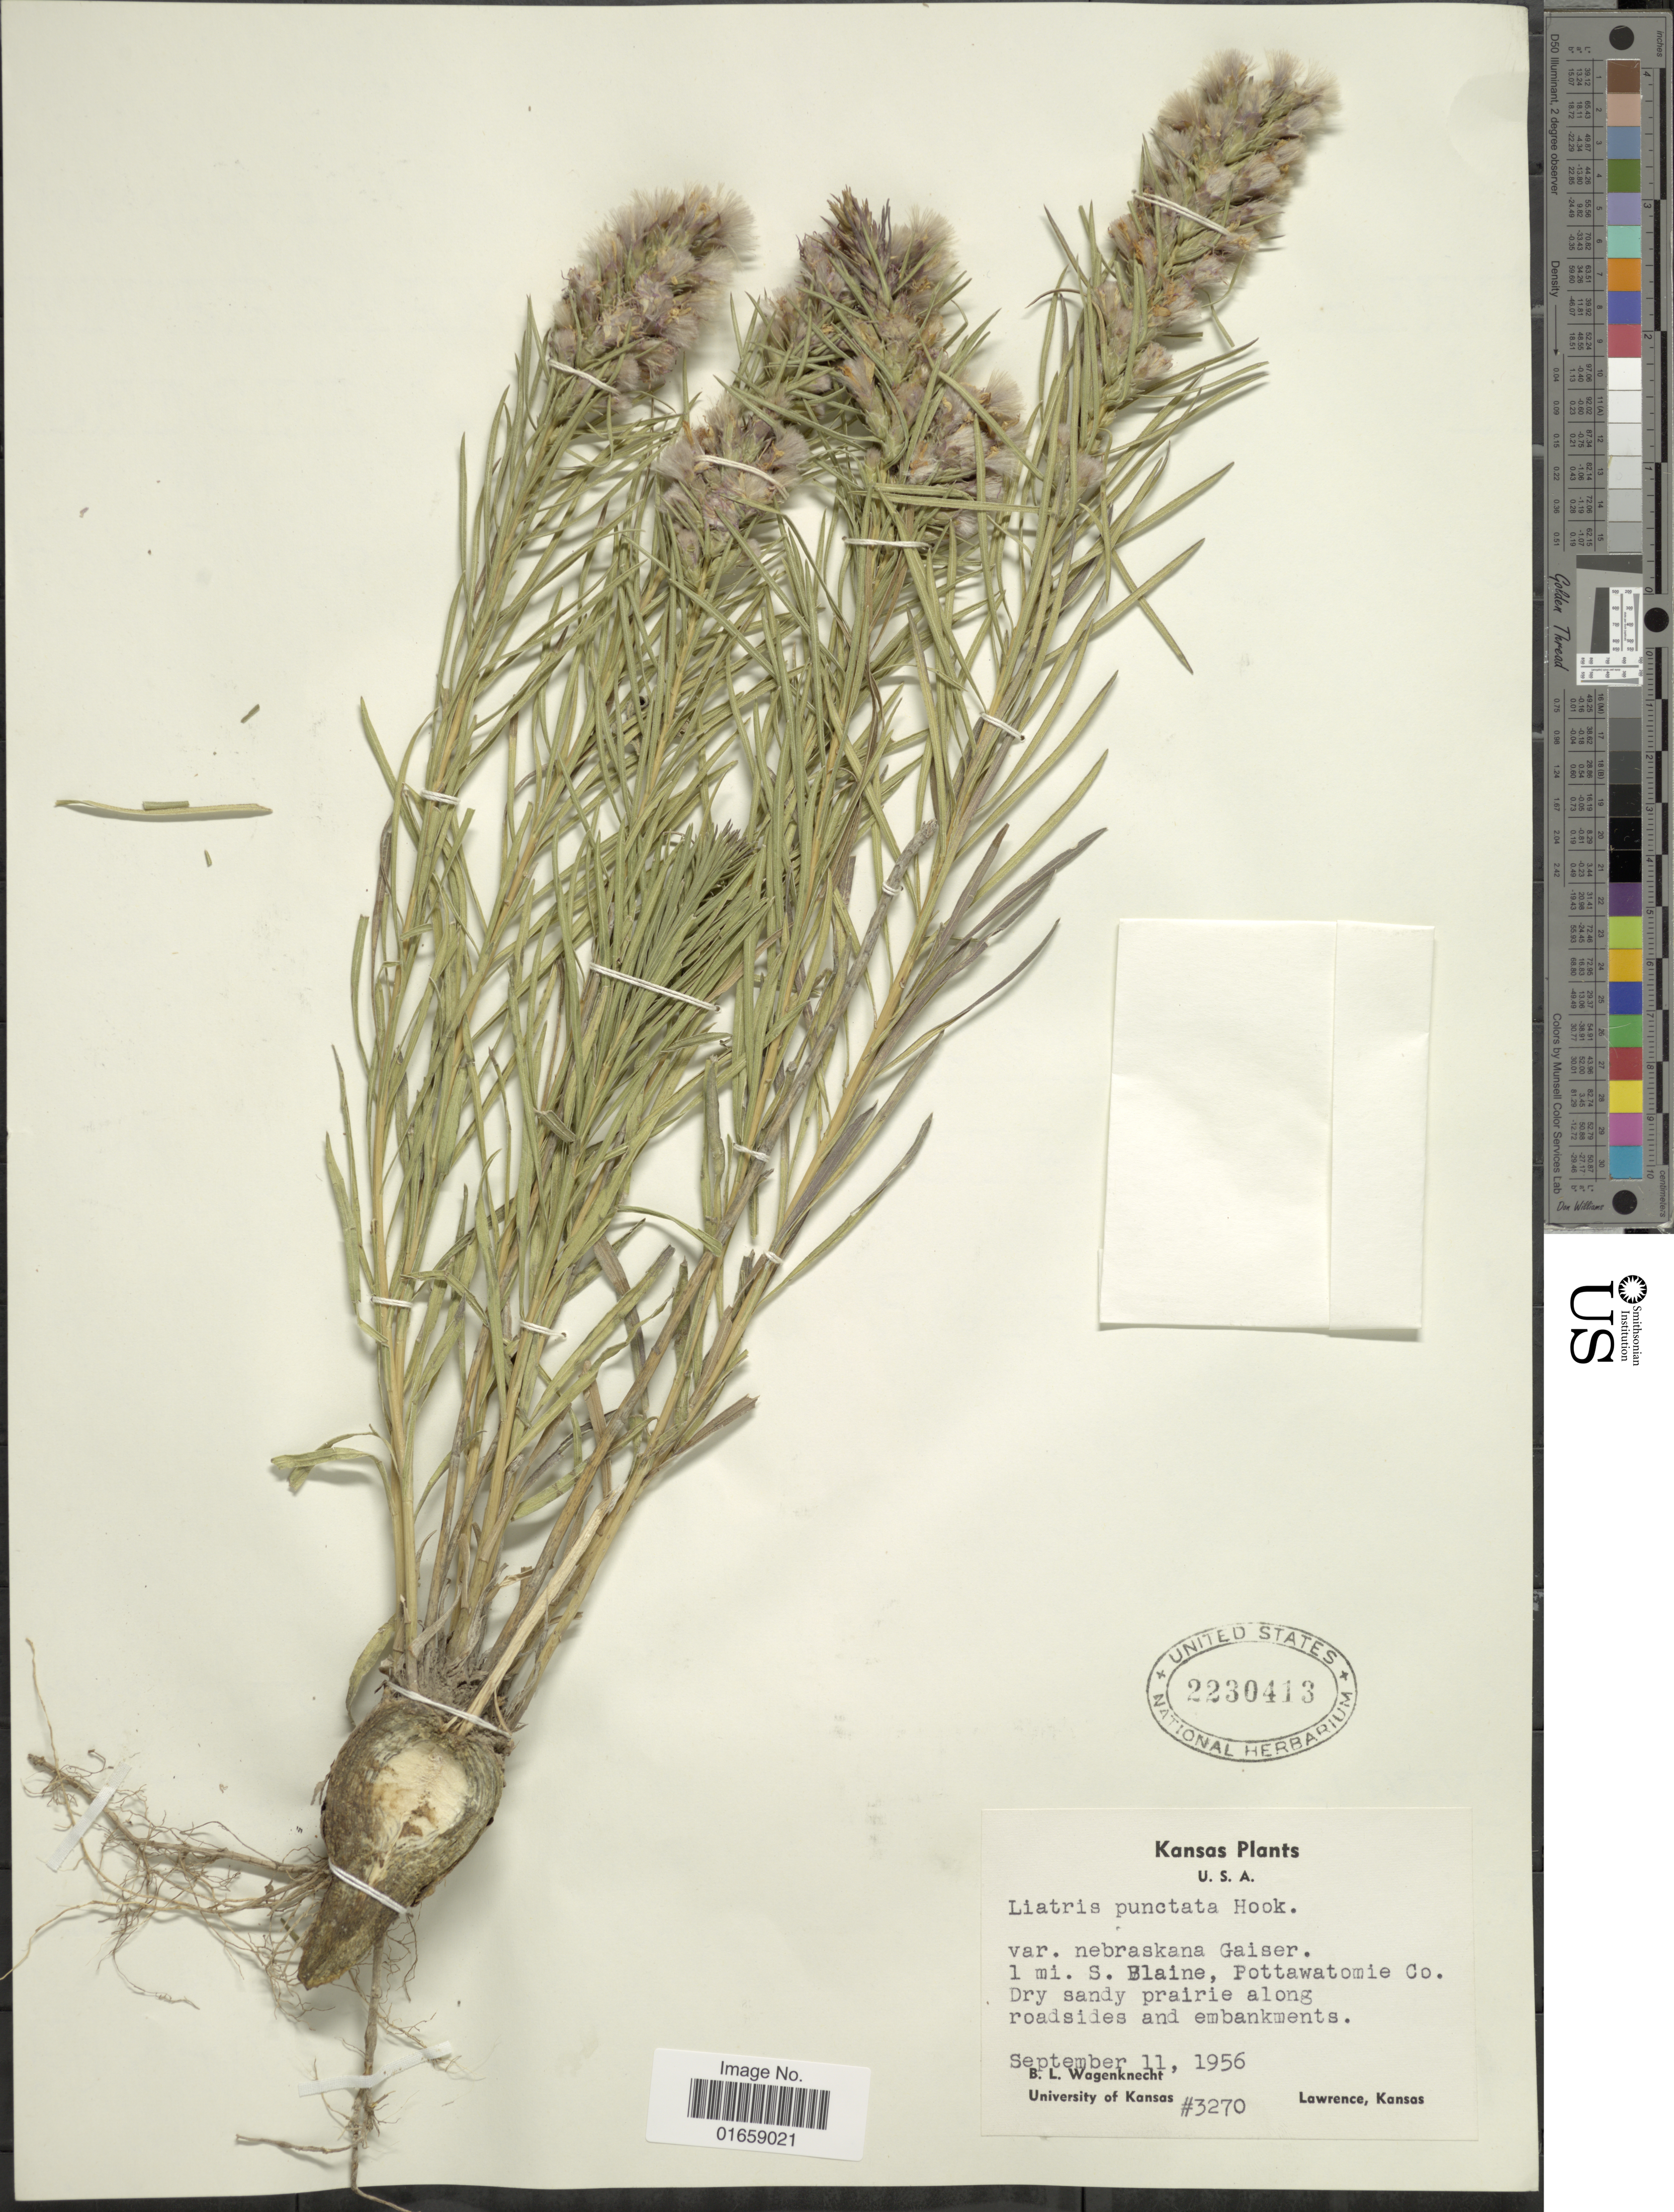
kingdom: Plantae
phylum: Tracheophyta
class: Magnoliopsida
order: Asterales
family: Asteraceae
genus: Liatris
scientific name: Liatris punctata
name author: Hook.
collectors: B. Wagenknecht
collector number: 3270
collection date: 1956-09-11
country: United States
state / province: Kansas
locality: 1 mi. S. Blaine, Pottawatomie Co., Dry sandy prairie along roadsides and embankments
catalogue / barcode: US 2230413